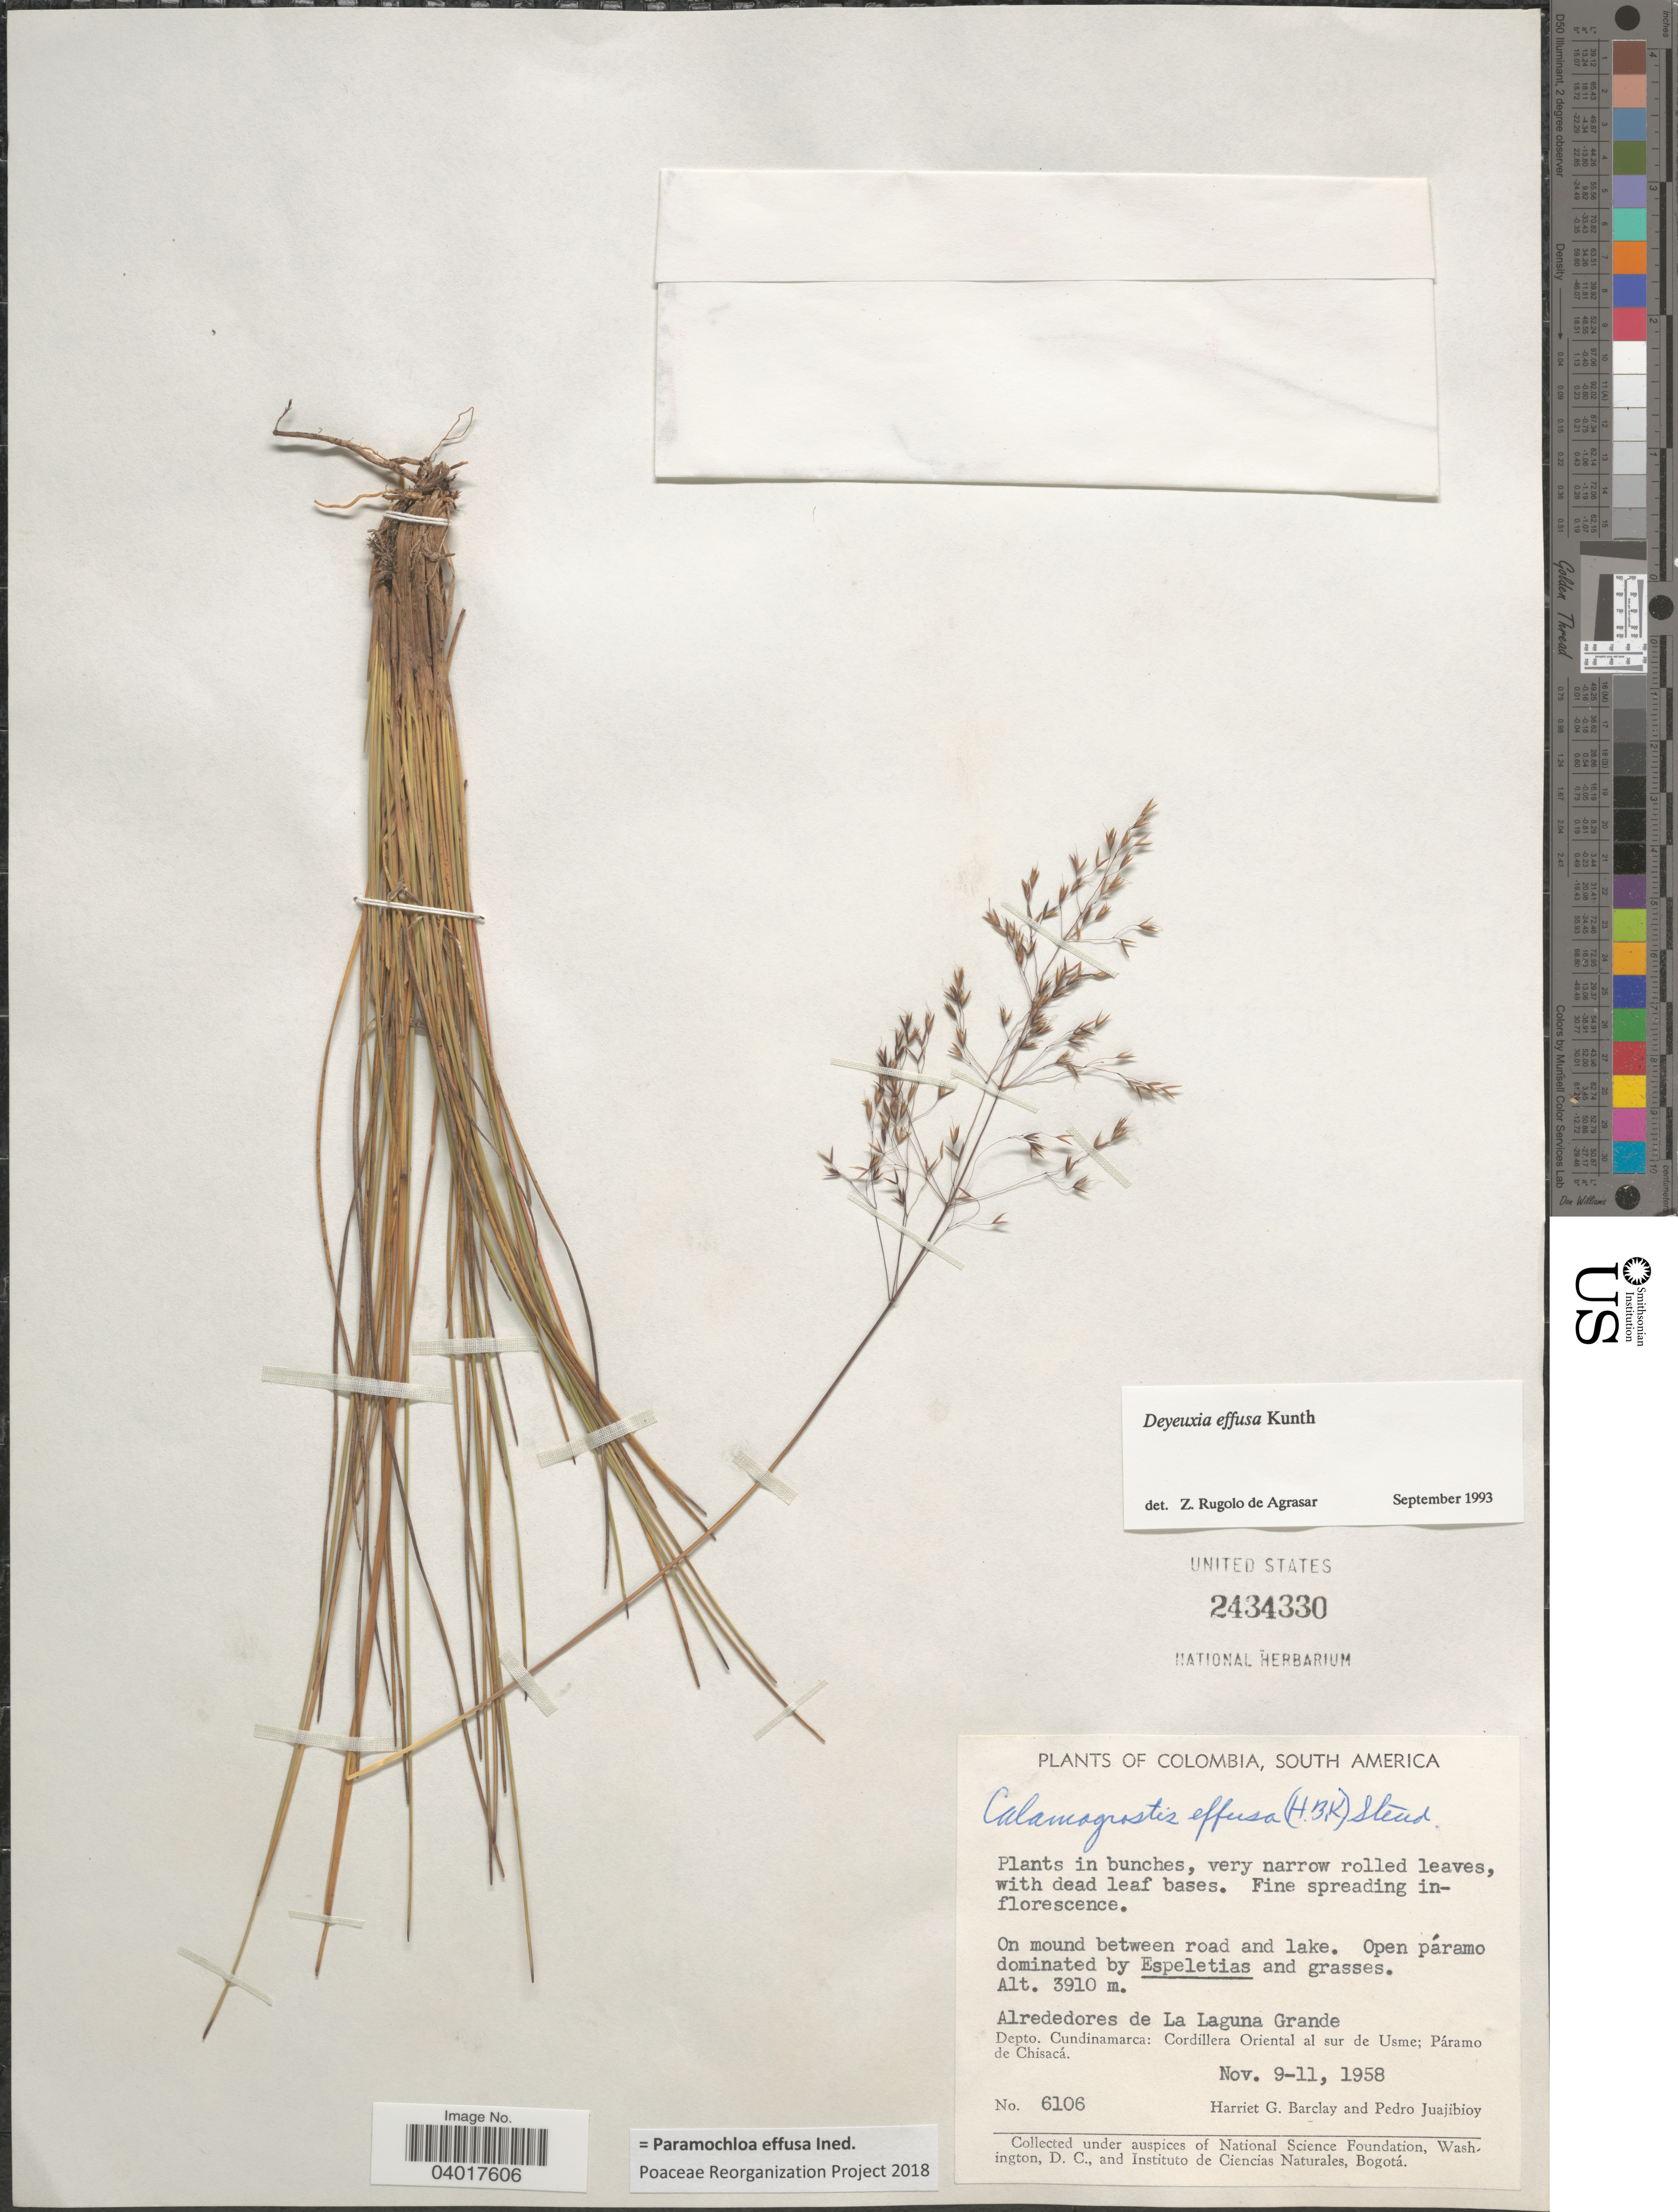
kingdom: Plantae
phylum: Tracheophyta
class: Liliopsida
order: Poales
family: Poaceae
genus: Paramochloa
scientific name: Paramochloa effusa ined.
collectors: H. G. Barclay & P. Juajibioy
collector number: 6106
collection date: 1958-11-09/1958-11-11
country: Colombia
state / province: Cundinamarca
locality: On mound between road and lake. Alrededores de La Laguna Grande. Depto. Cundinamarca: Cordillera Oriental al sur de Usme: Páramo de Chisaca.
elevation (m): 3910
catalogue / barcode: US 2434330